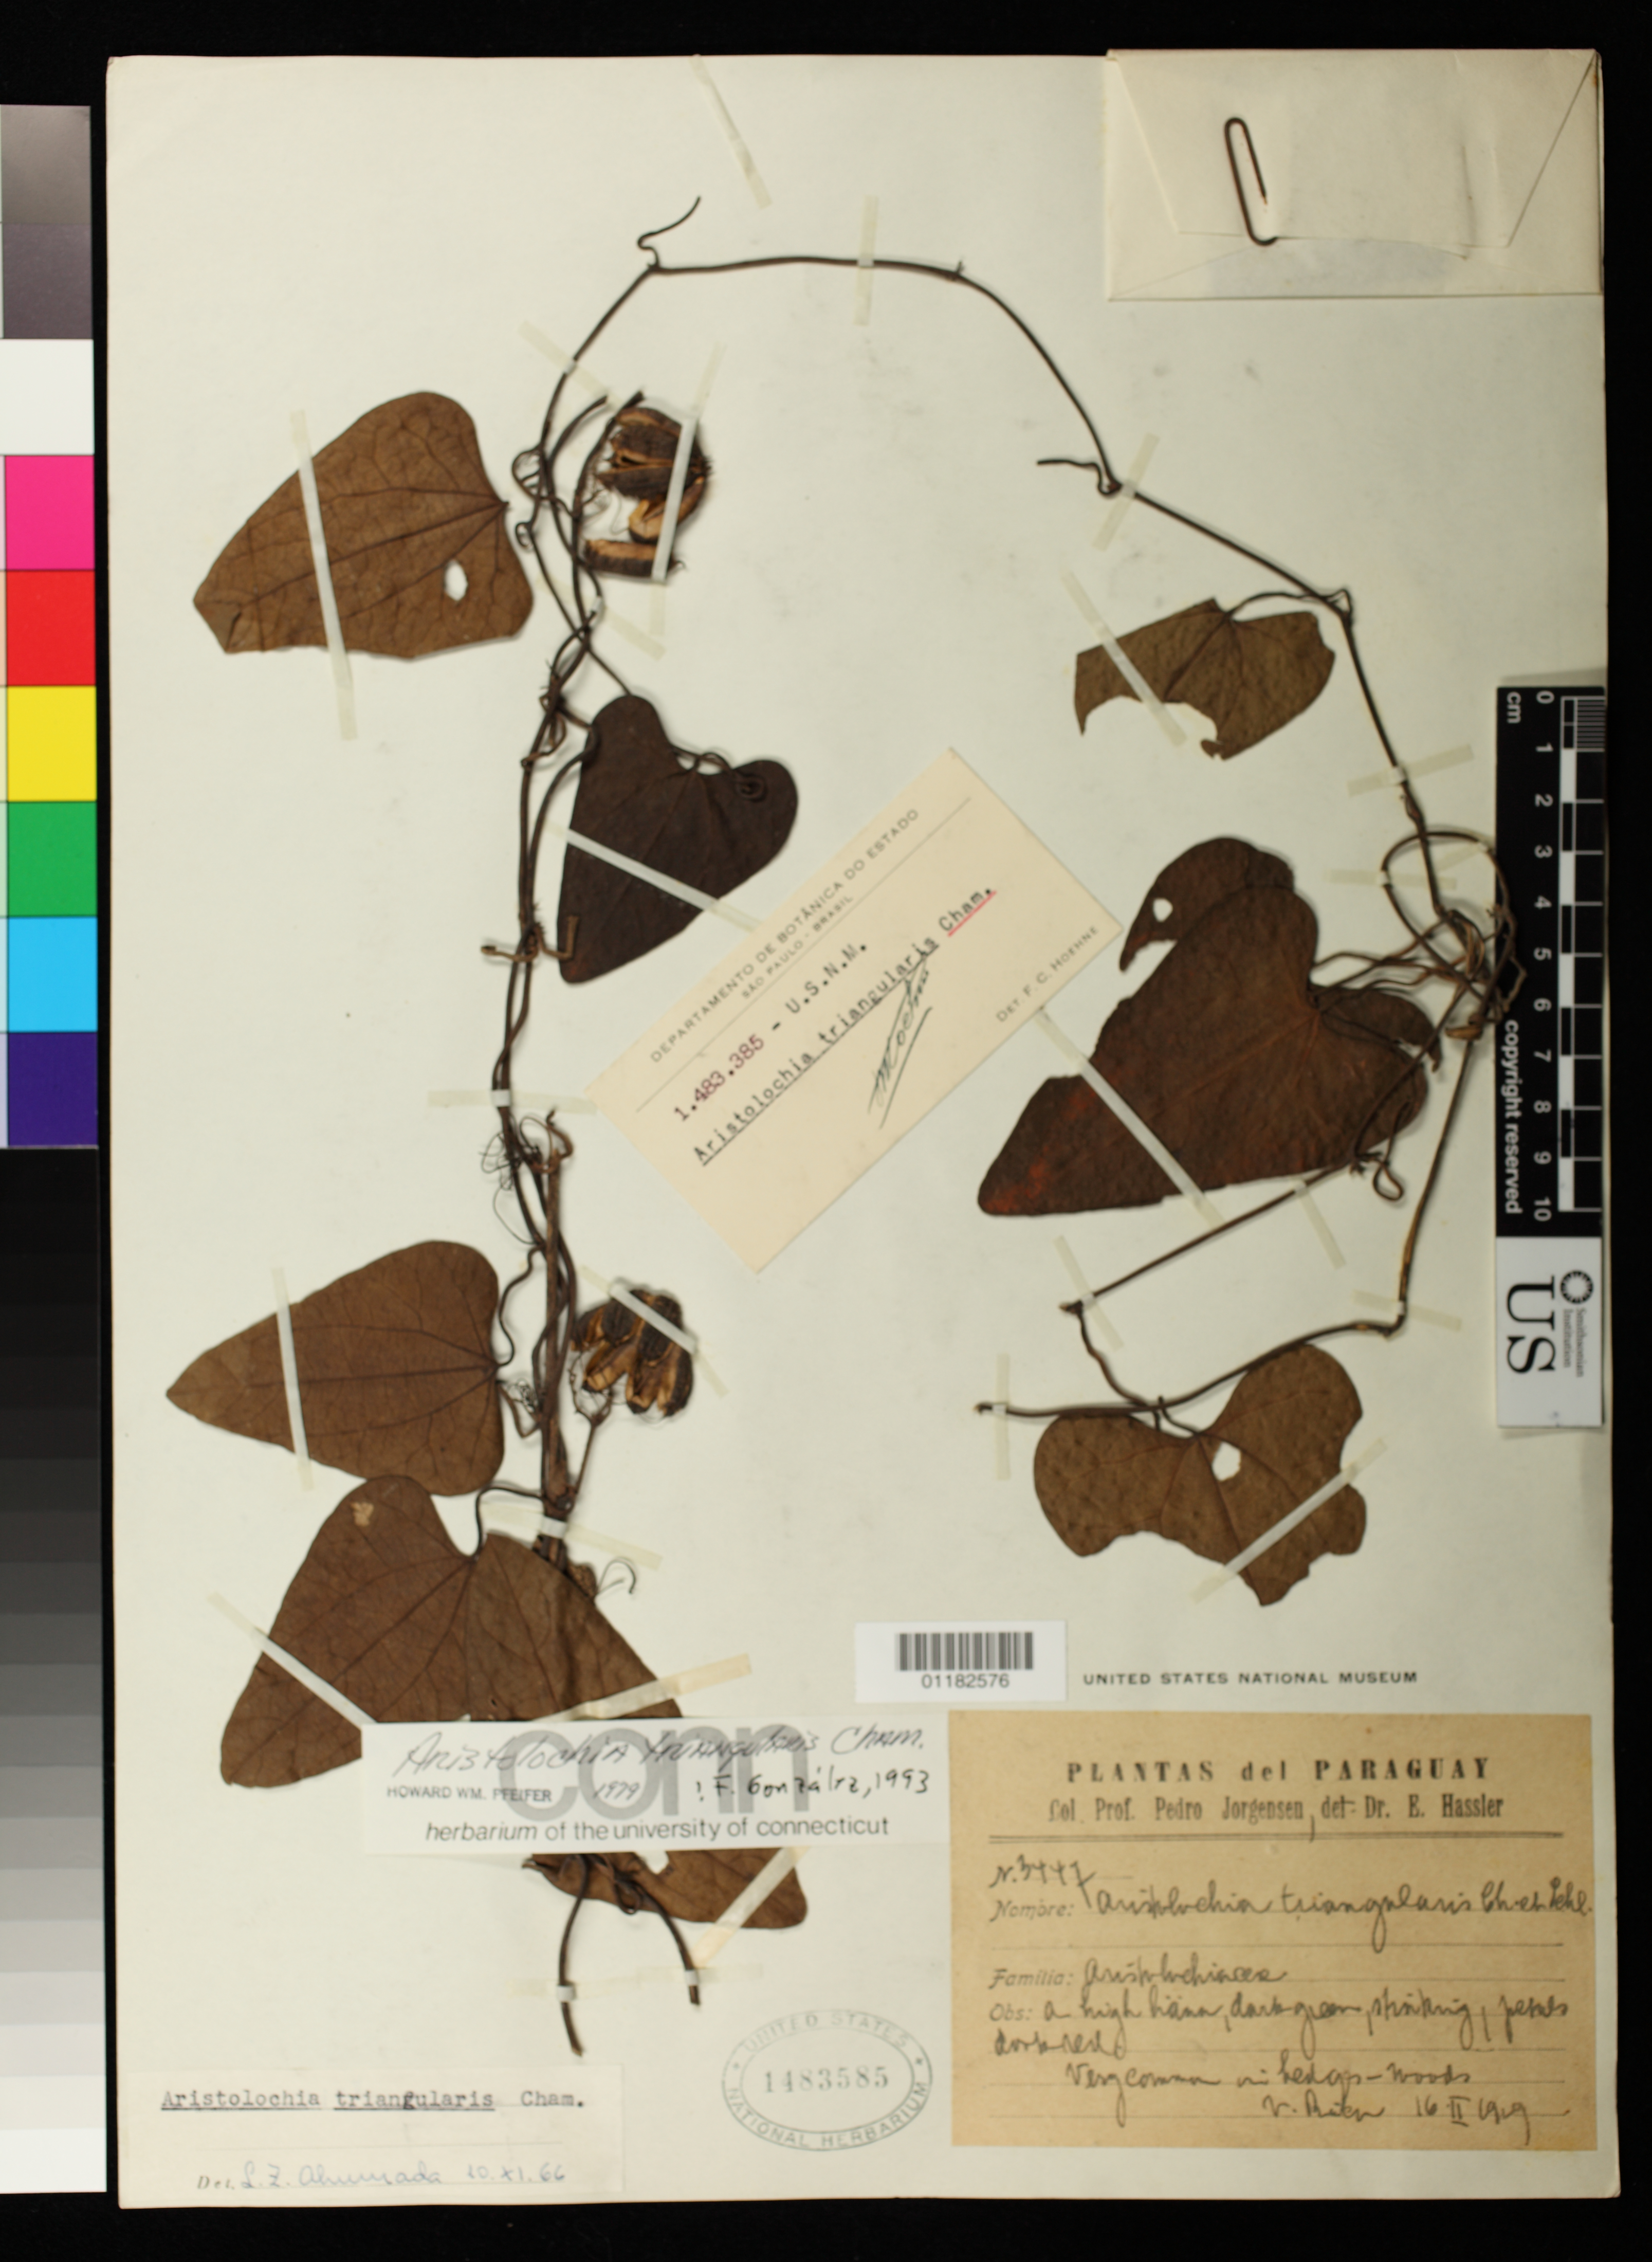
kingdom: Plantae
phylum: Tracheophyta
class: Magnoliopsida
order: Piperales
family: Aristolochiaceae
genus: Aristolochia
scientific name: Aristolochia triangularis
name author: Cham.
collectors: P. Jörgensen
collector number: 3447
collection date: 1929-02-16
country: Paraguay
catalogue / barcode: US 1483585